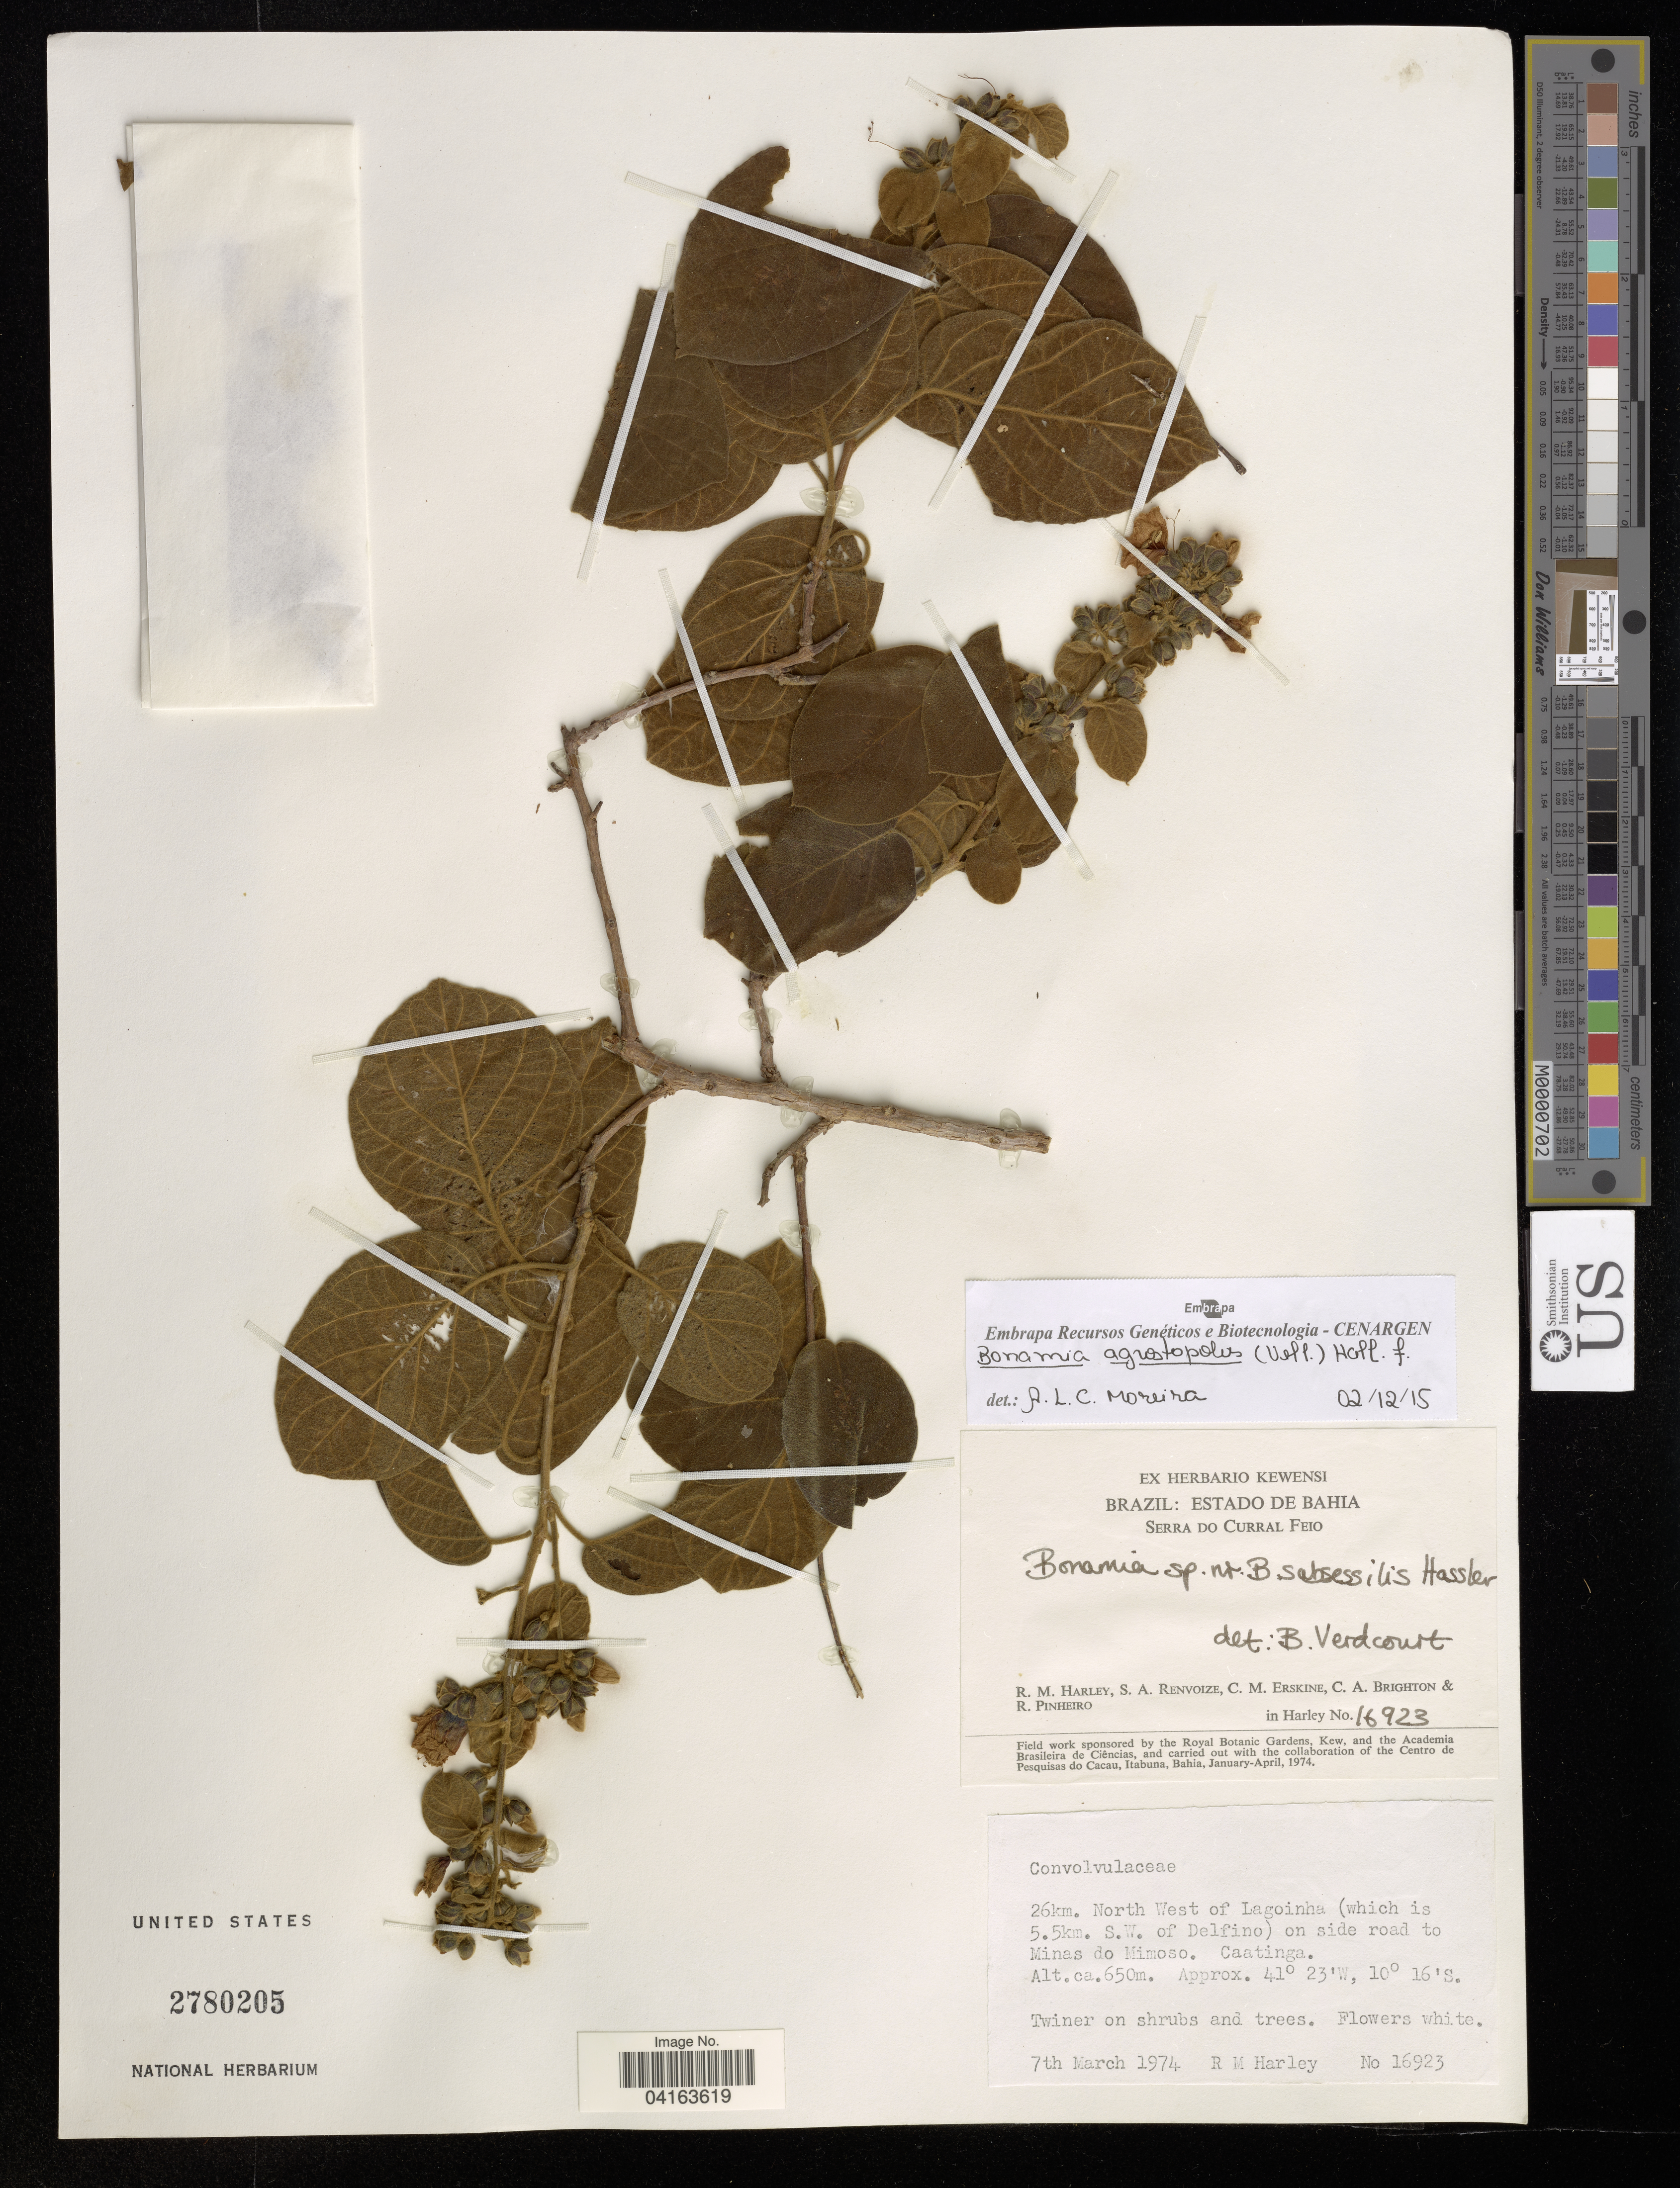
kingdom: Plantae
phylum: Tracheophyta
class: Magnoliopsida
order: Solanales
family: Convolvulaceae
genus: Bonamia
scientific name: Bonamia agrostopolis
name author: (Vell.) Hallier f.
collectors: R. M. Harley, S. A. Renvoize, C. Erskine, C. Brighton & R. Pinheiro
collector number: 16923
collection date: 1974-03-07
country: Brazil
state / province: Bahia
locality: Serra do Curral Feio. 26km. North West of Lagoinha (which is 5.5km. S.W. of Delfino) on side road to Minas do Mimoso. Caatinga.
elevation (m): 650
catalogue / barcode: US 2780205